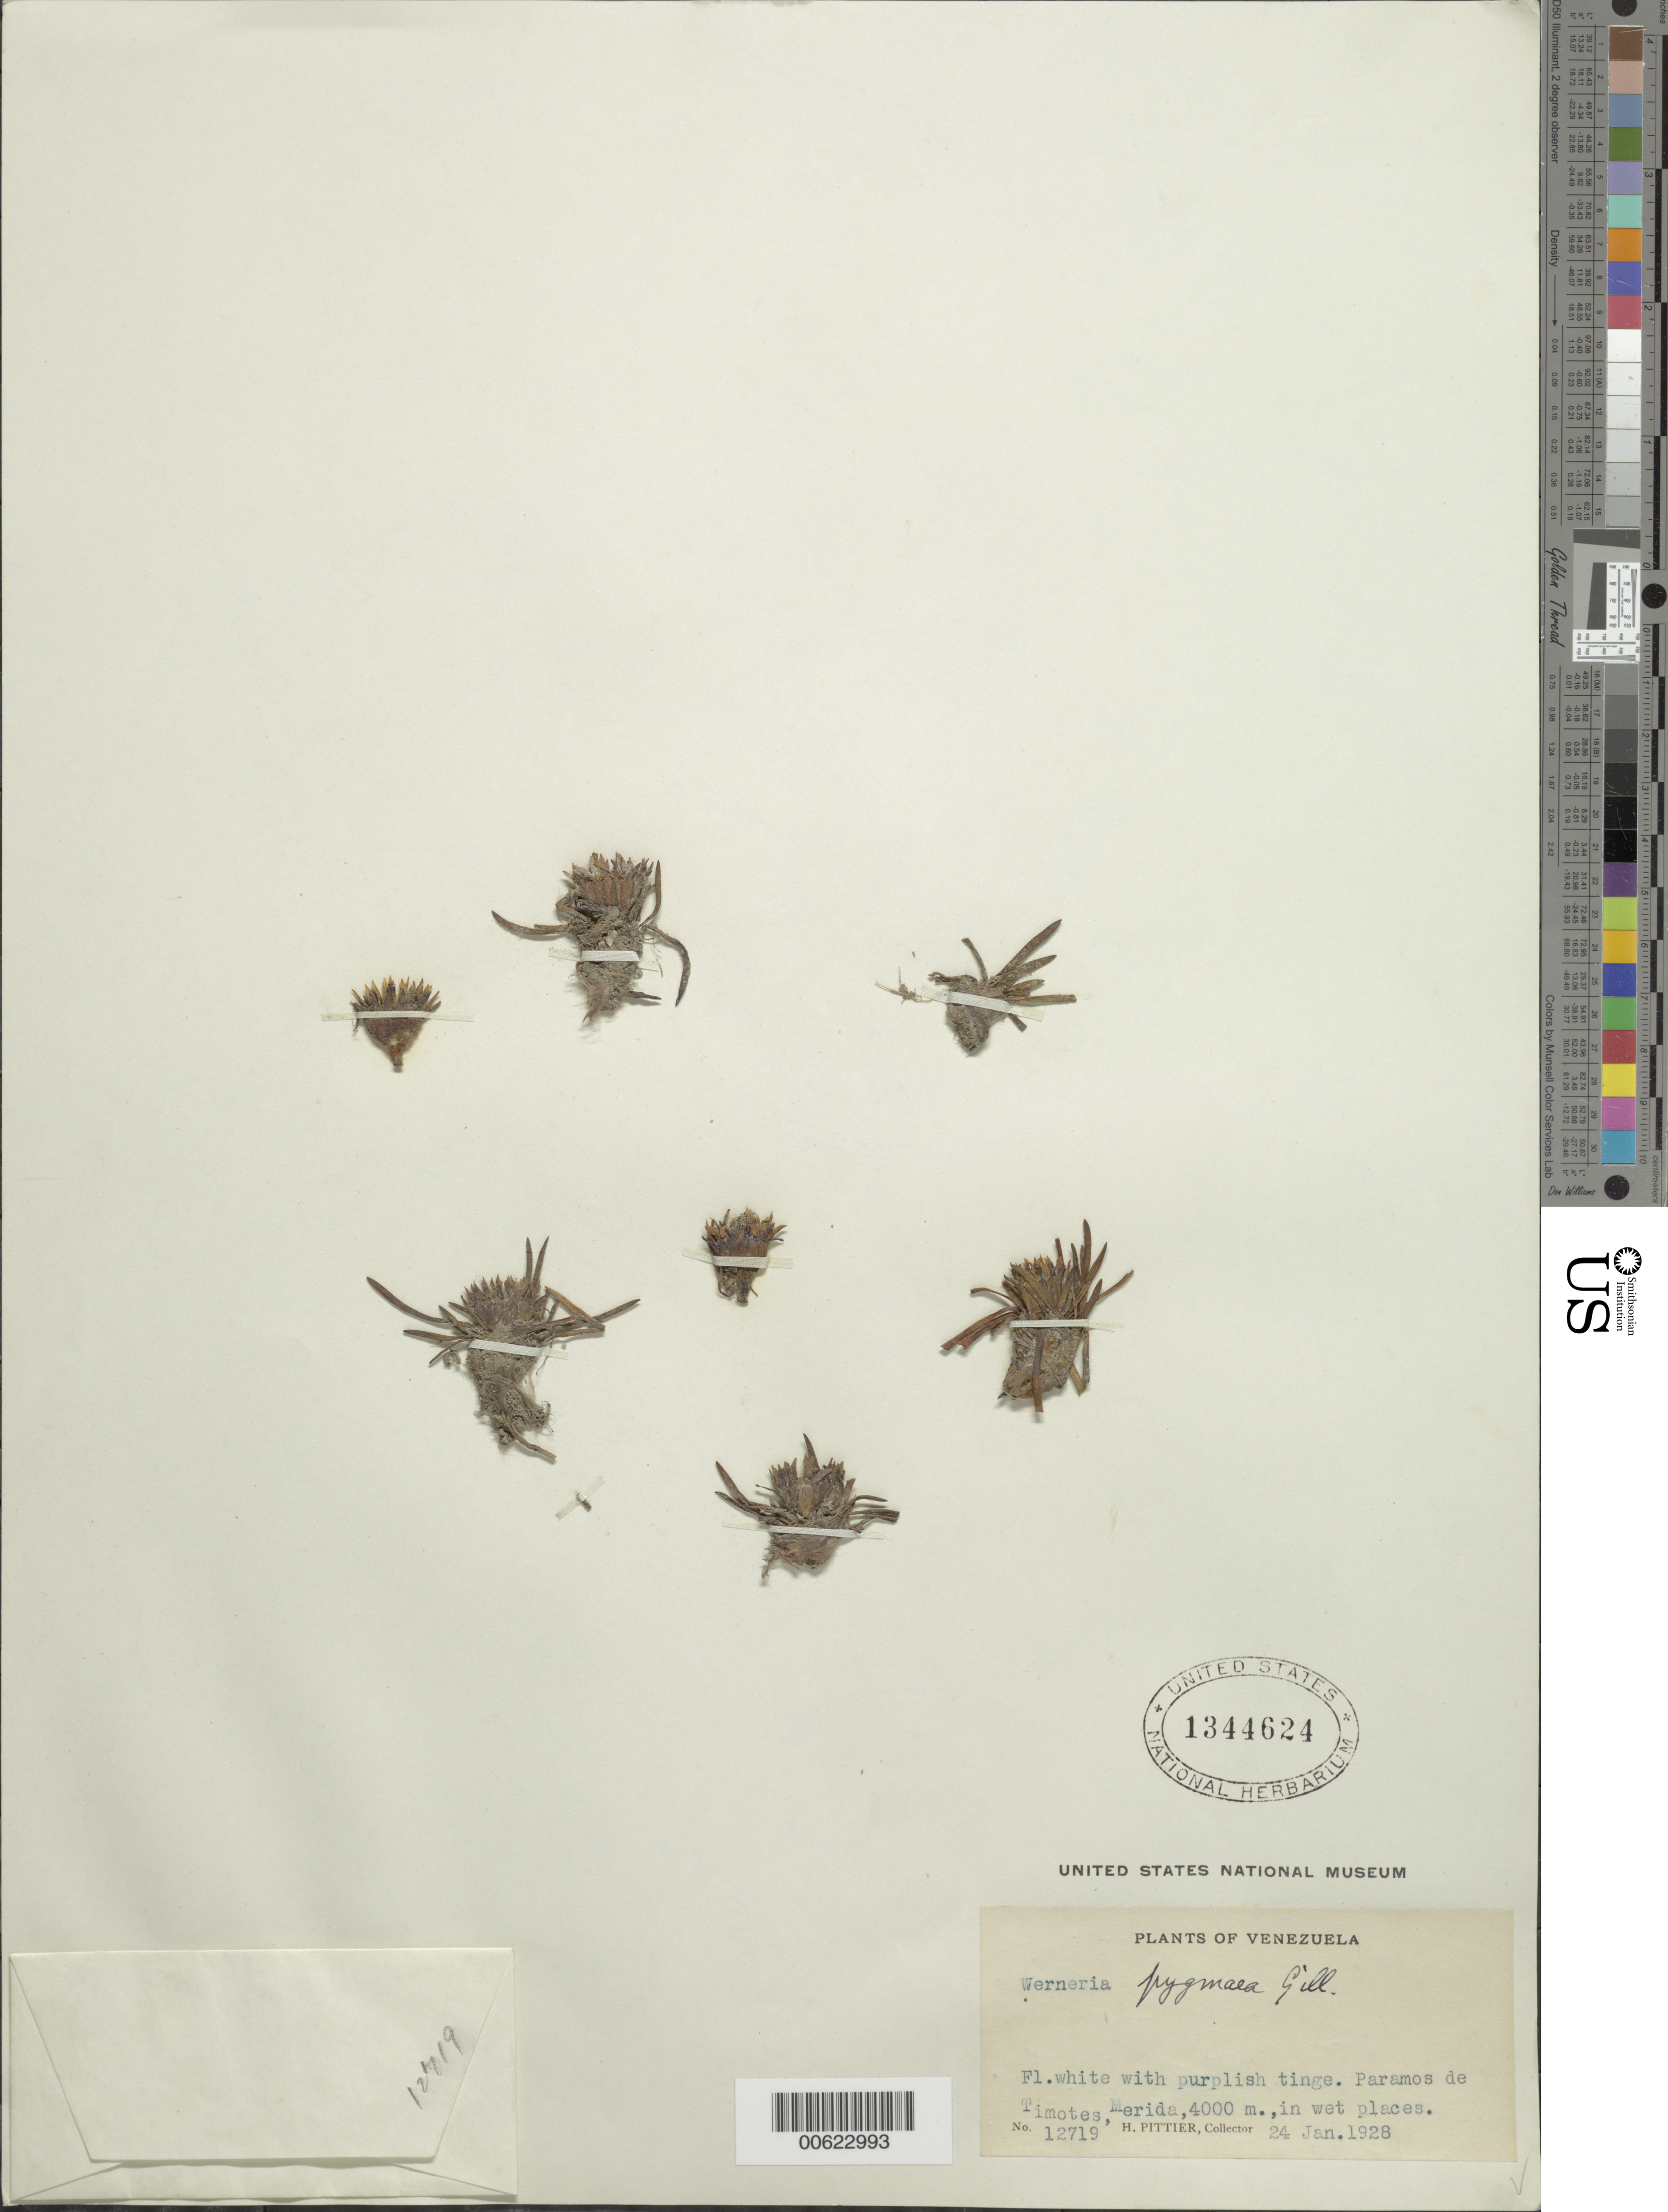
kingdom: Plantae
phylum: Tracheophyta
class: Magnoliopsida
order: Asterales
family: Asteraceae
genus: Werneria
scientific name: Werneria pygmaea complex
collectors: H. F. Pittier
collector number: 12719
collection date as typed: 24-Jan-28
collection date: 1928-01-24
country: Venezuela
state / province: Mérida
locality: Páramos de Timotes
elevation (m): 4000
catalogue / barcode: US 1344624